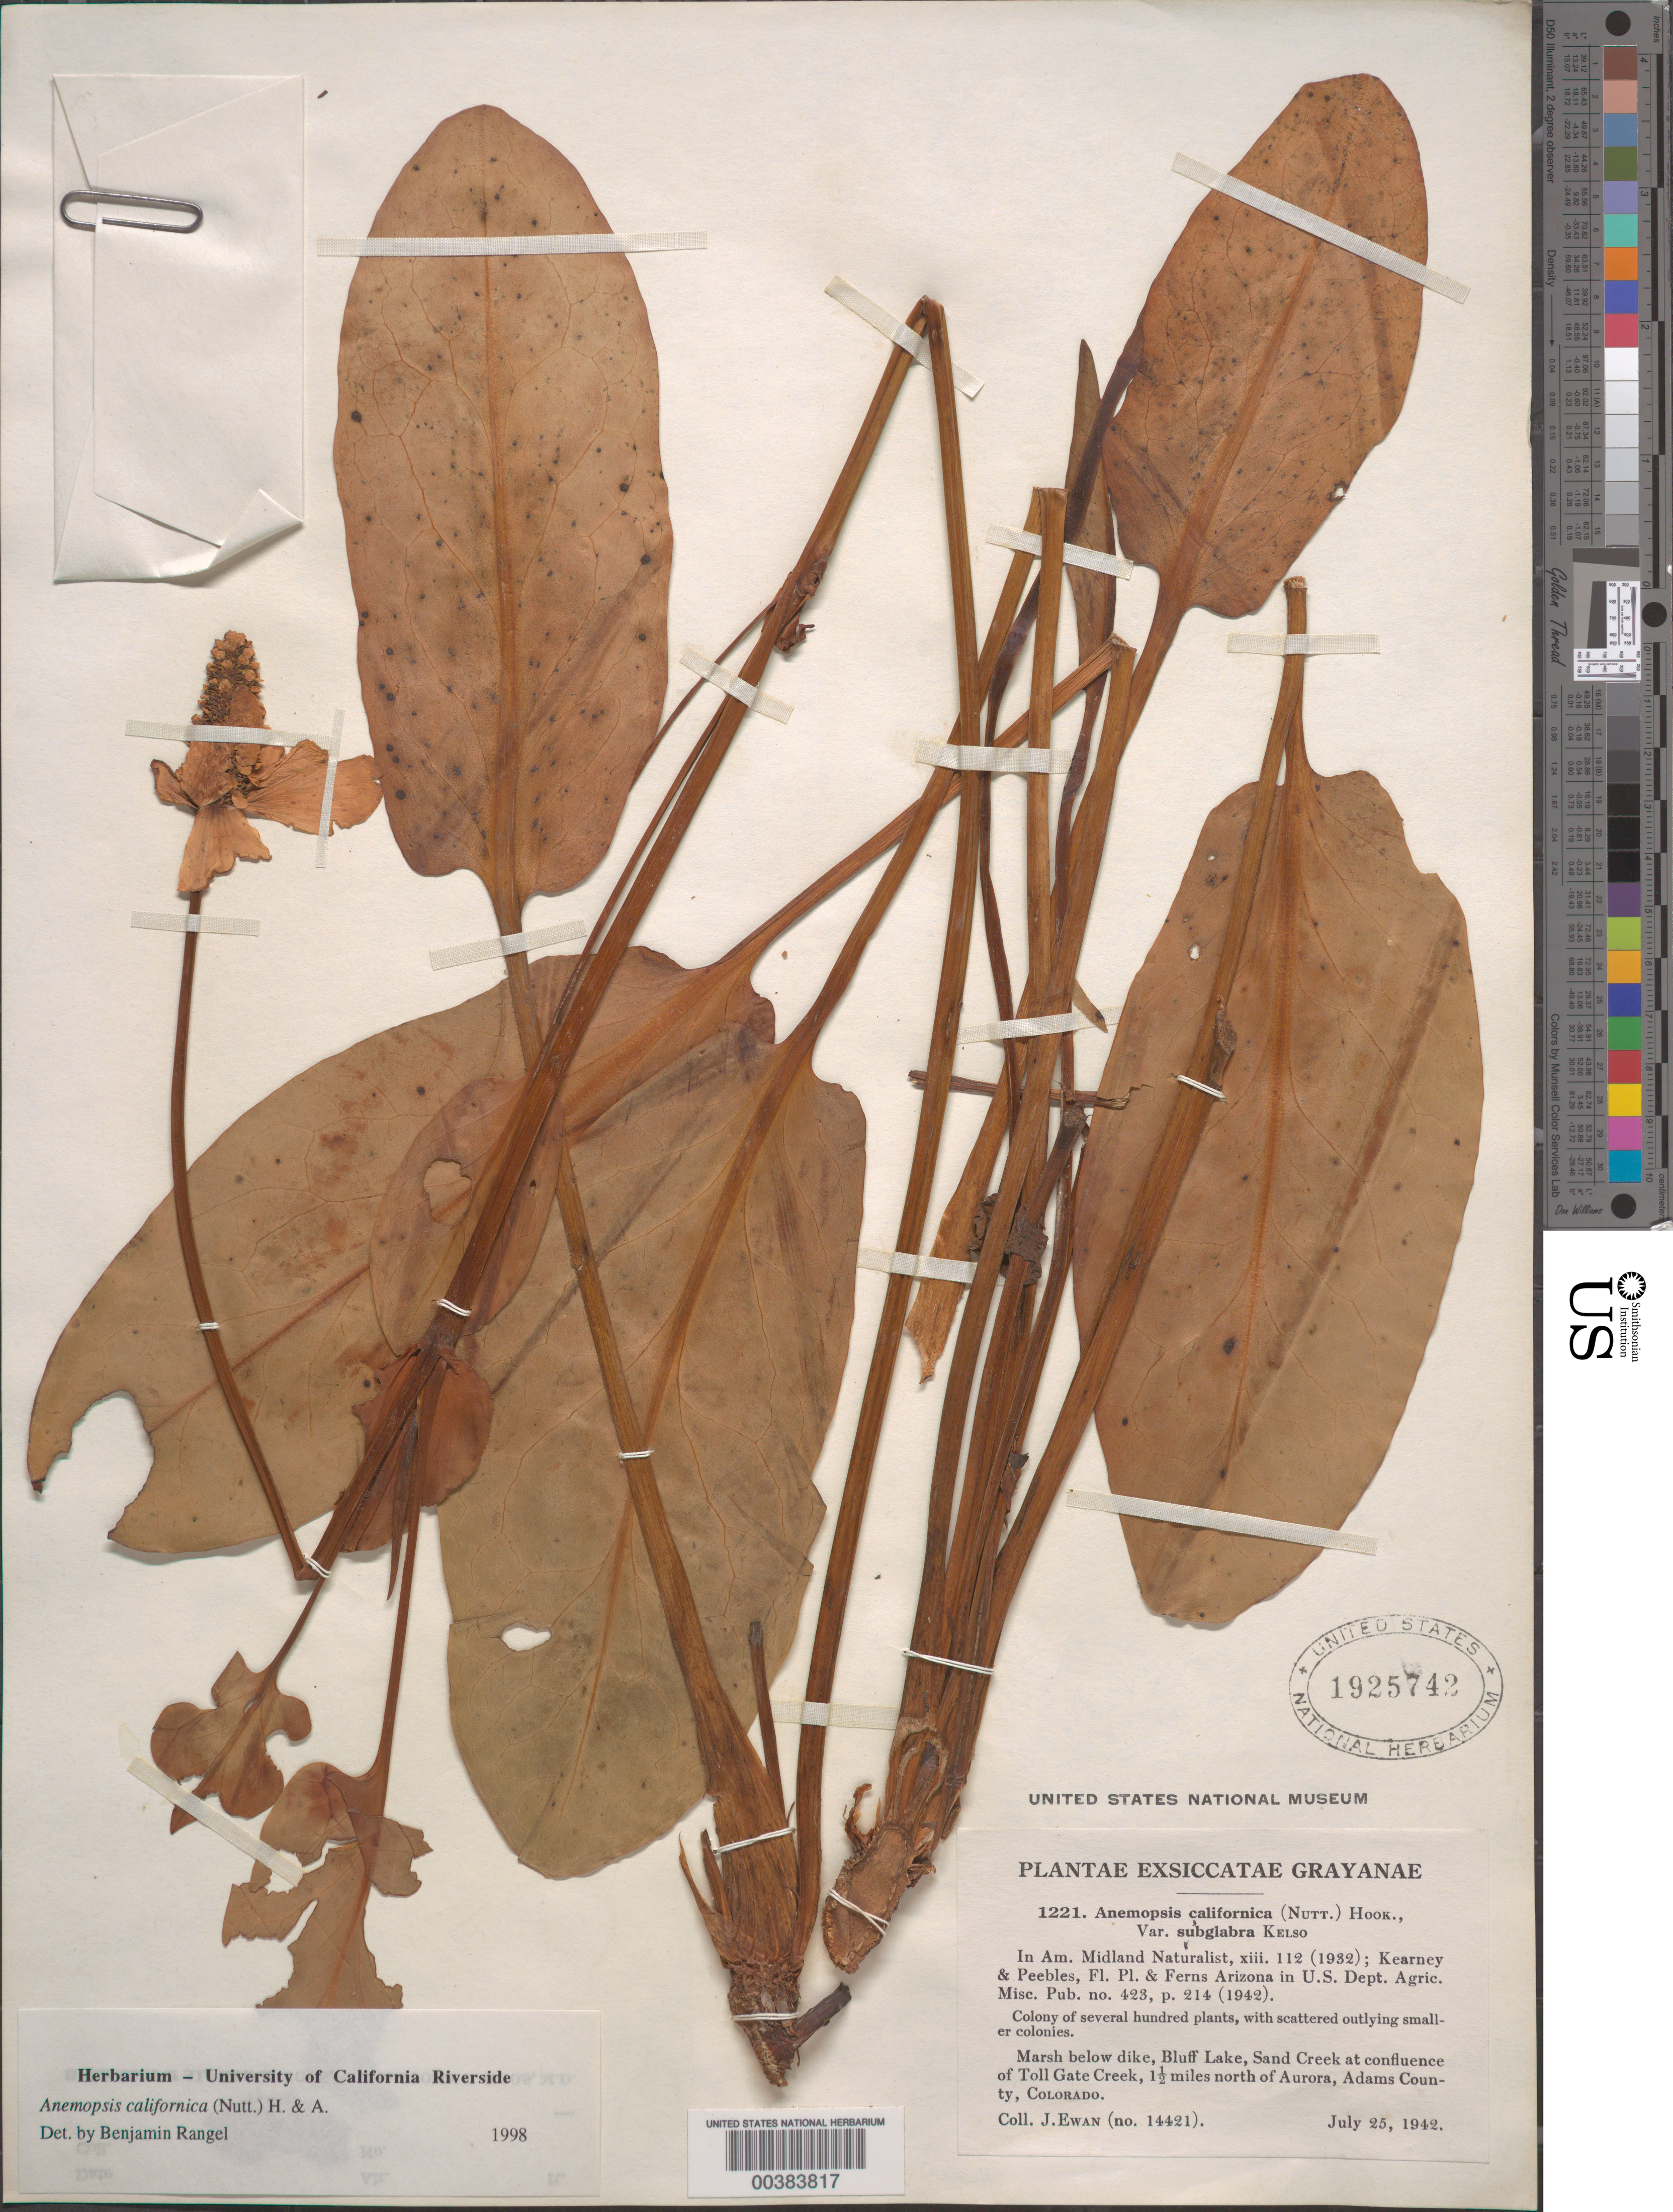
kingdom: Plantae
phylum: Tracheophyta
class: Magnoliopsida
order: Piperales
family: Saururaceae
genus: Anemopsis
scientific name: Anemopsis californica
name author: (Nutt.) Hook. & Arn.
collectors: J. A. Ewan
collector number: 14421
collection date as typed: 25 Jul 1942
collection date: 1942-07-25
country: United States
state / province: Colorado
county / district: Adams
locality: Bluff lake, n of aurora, sand creek at confluence of toll gate creek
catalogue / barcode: US 1925742